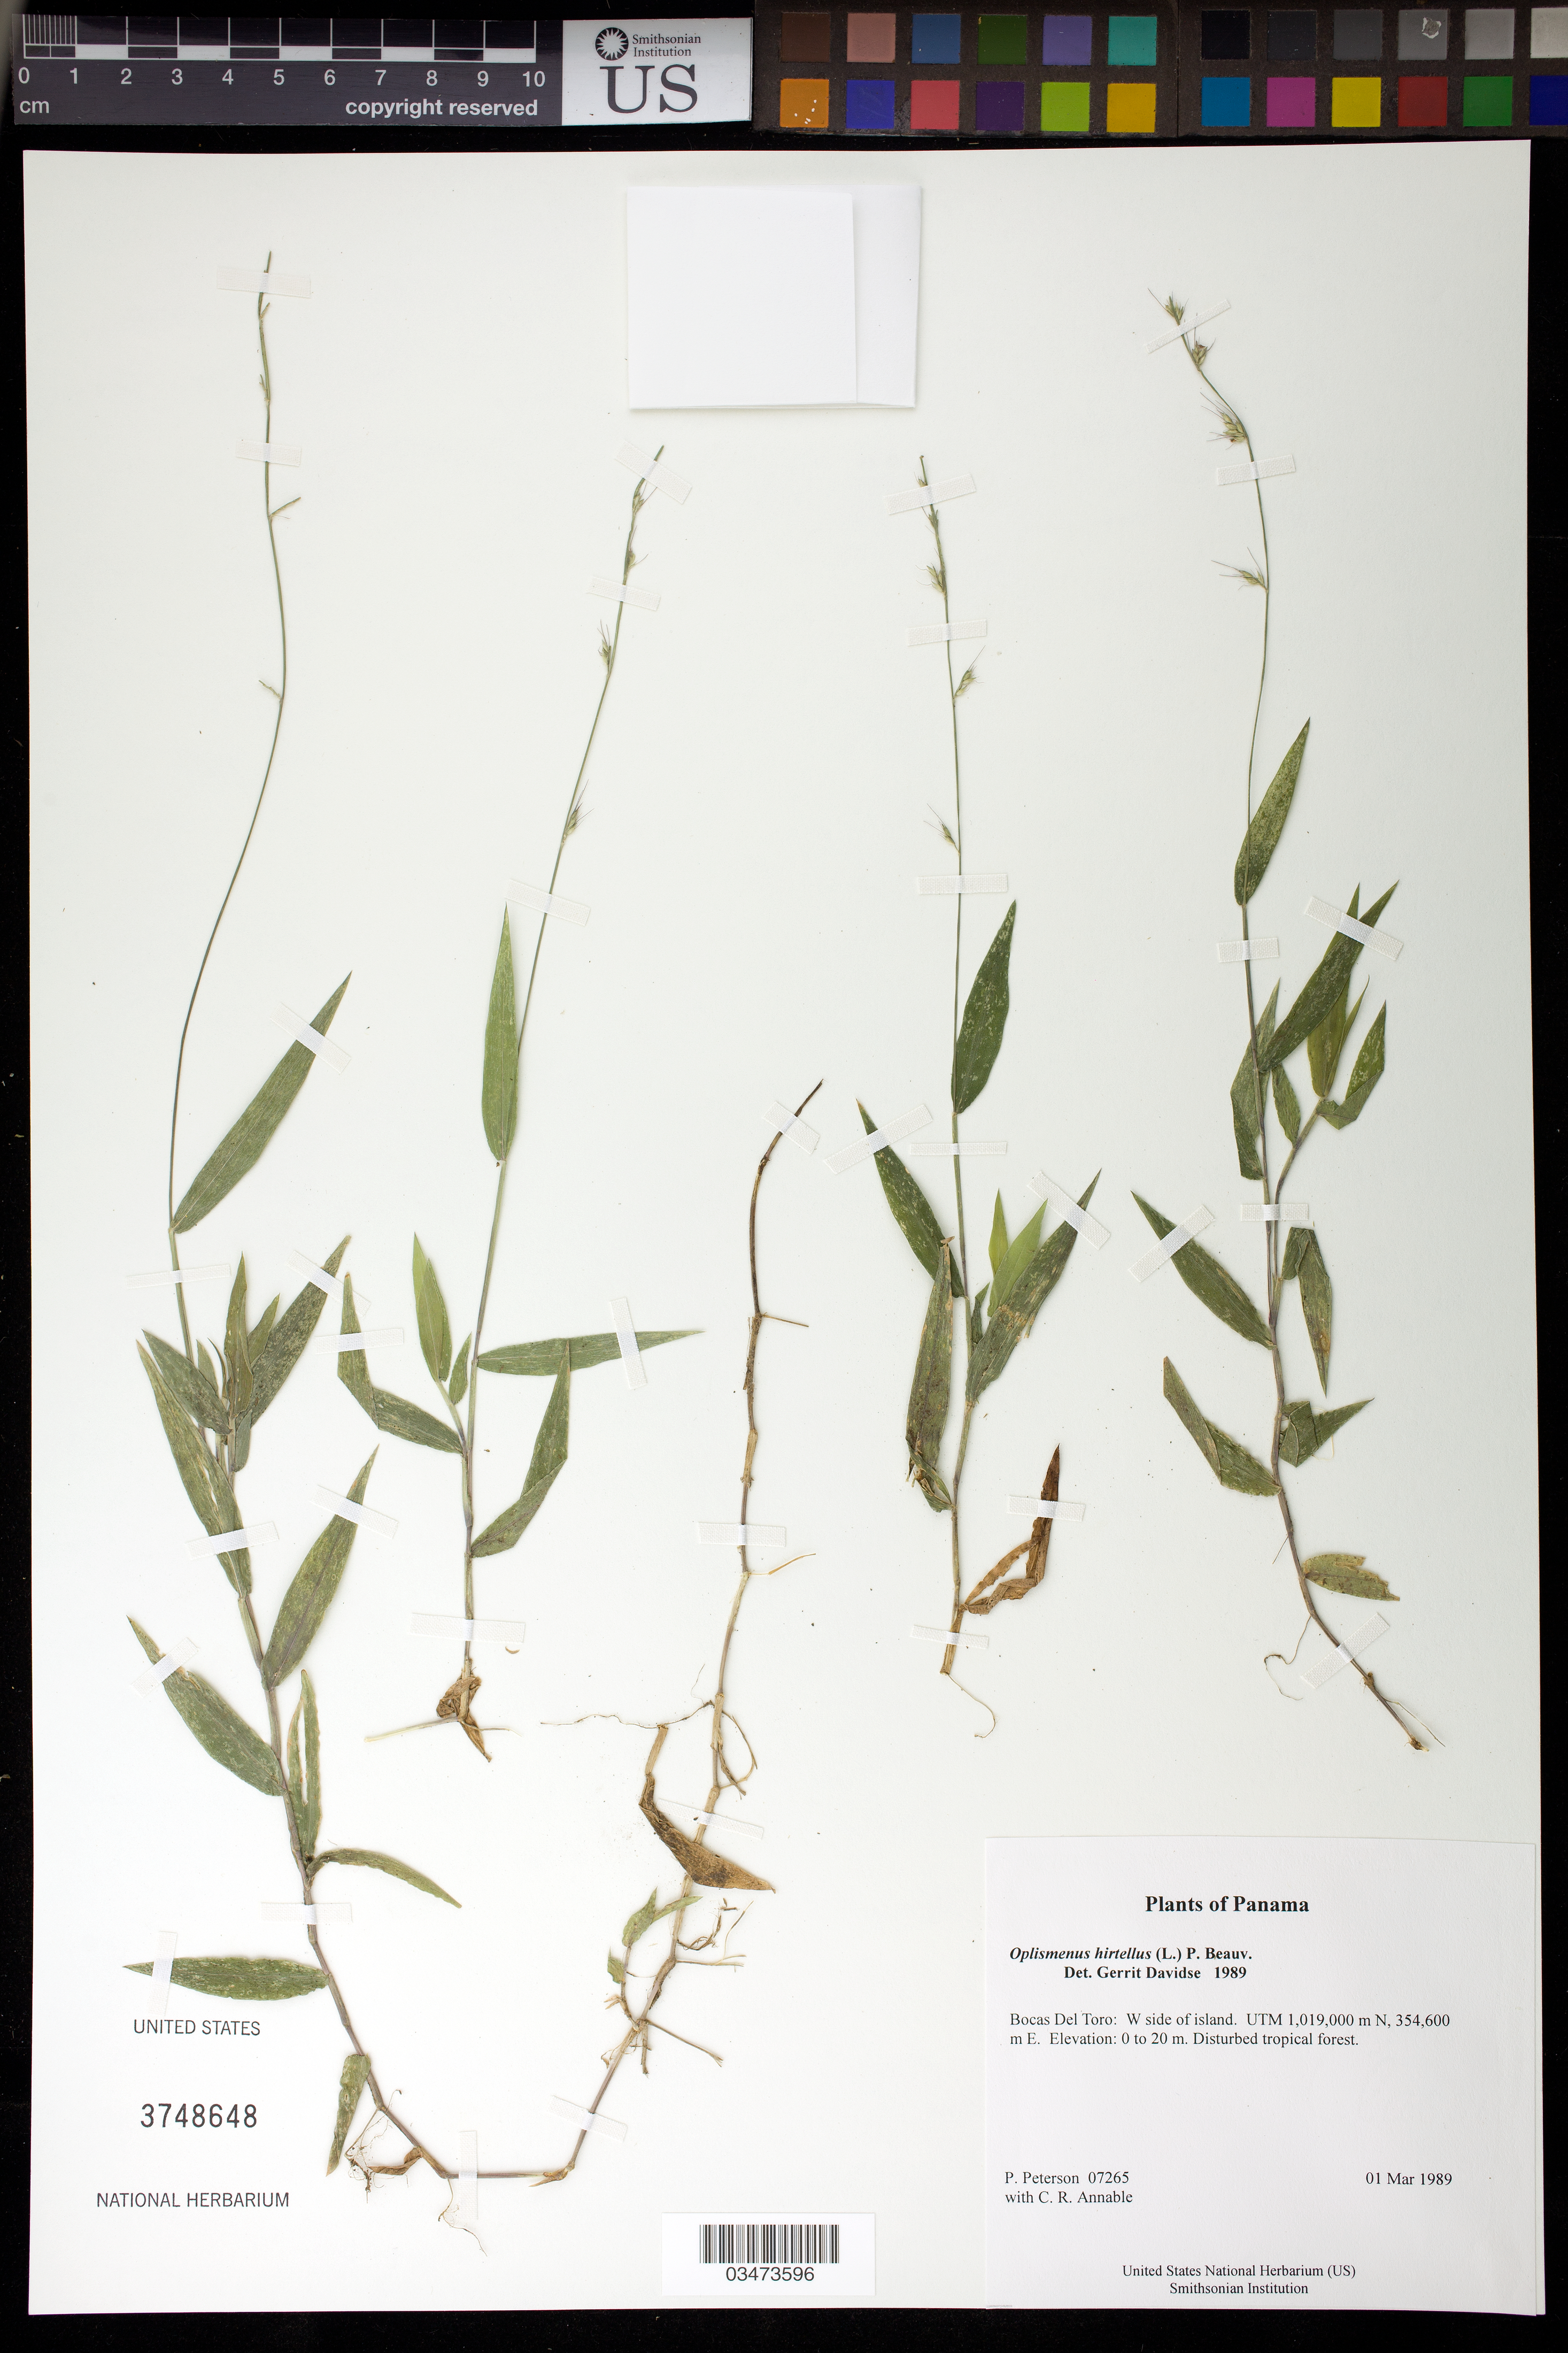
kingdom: Plantae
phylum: Tracheophyta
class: Liliopsida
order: Poales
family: Poaceae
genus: Oplismenus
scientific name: Oplismenus hirtellus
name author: (L.) P. Beauv.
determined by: Davidse, Gerrit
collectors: P. M. Peterson & C. R. Annable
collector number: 07265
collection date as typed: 01 Mar 1989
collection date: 1989-03-01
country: Panama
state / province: Bocas del Toro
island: Cayo Roldan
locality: W side of island. UTM 1,019,000 m N, 354,600 m E.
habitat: Disturbed tropical forest.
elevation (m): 0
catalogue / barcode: US 3748648